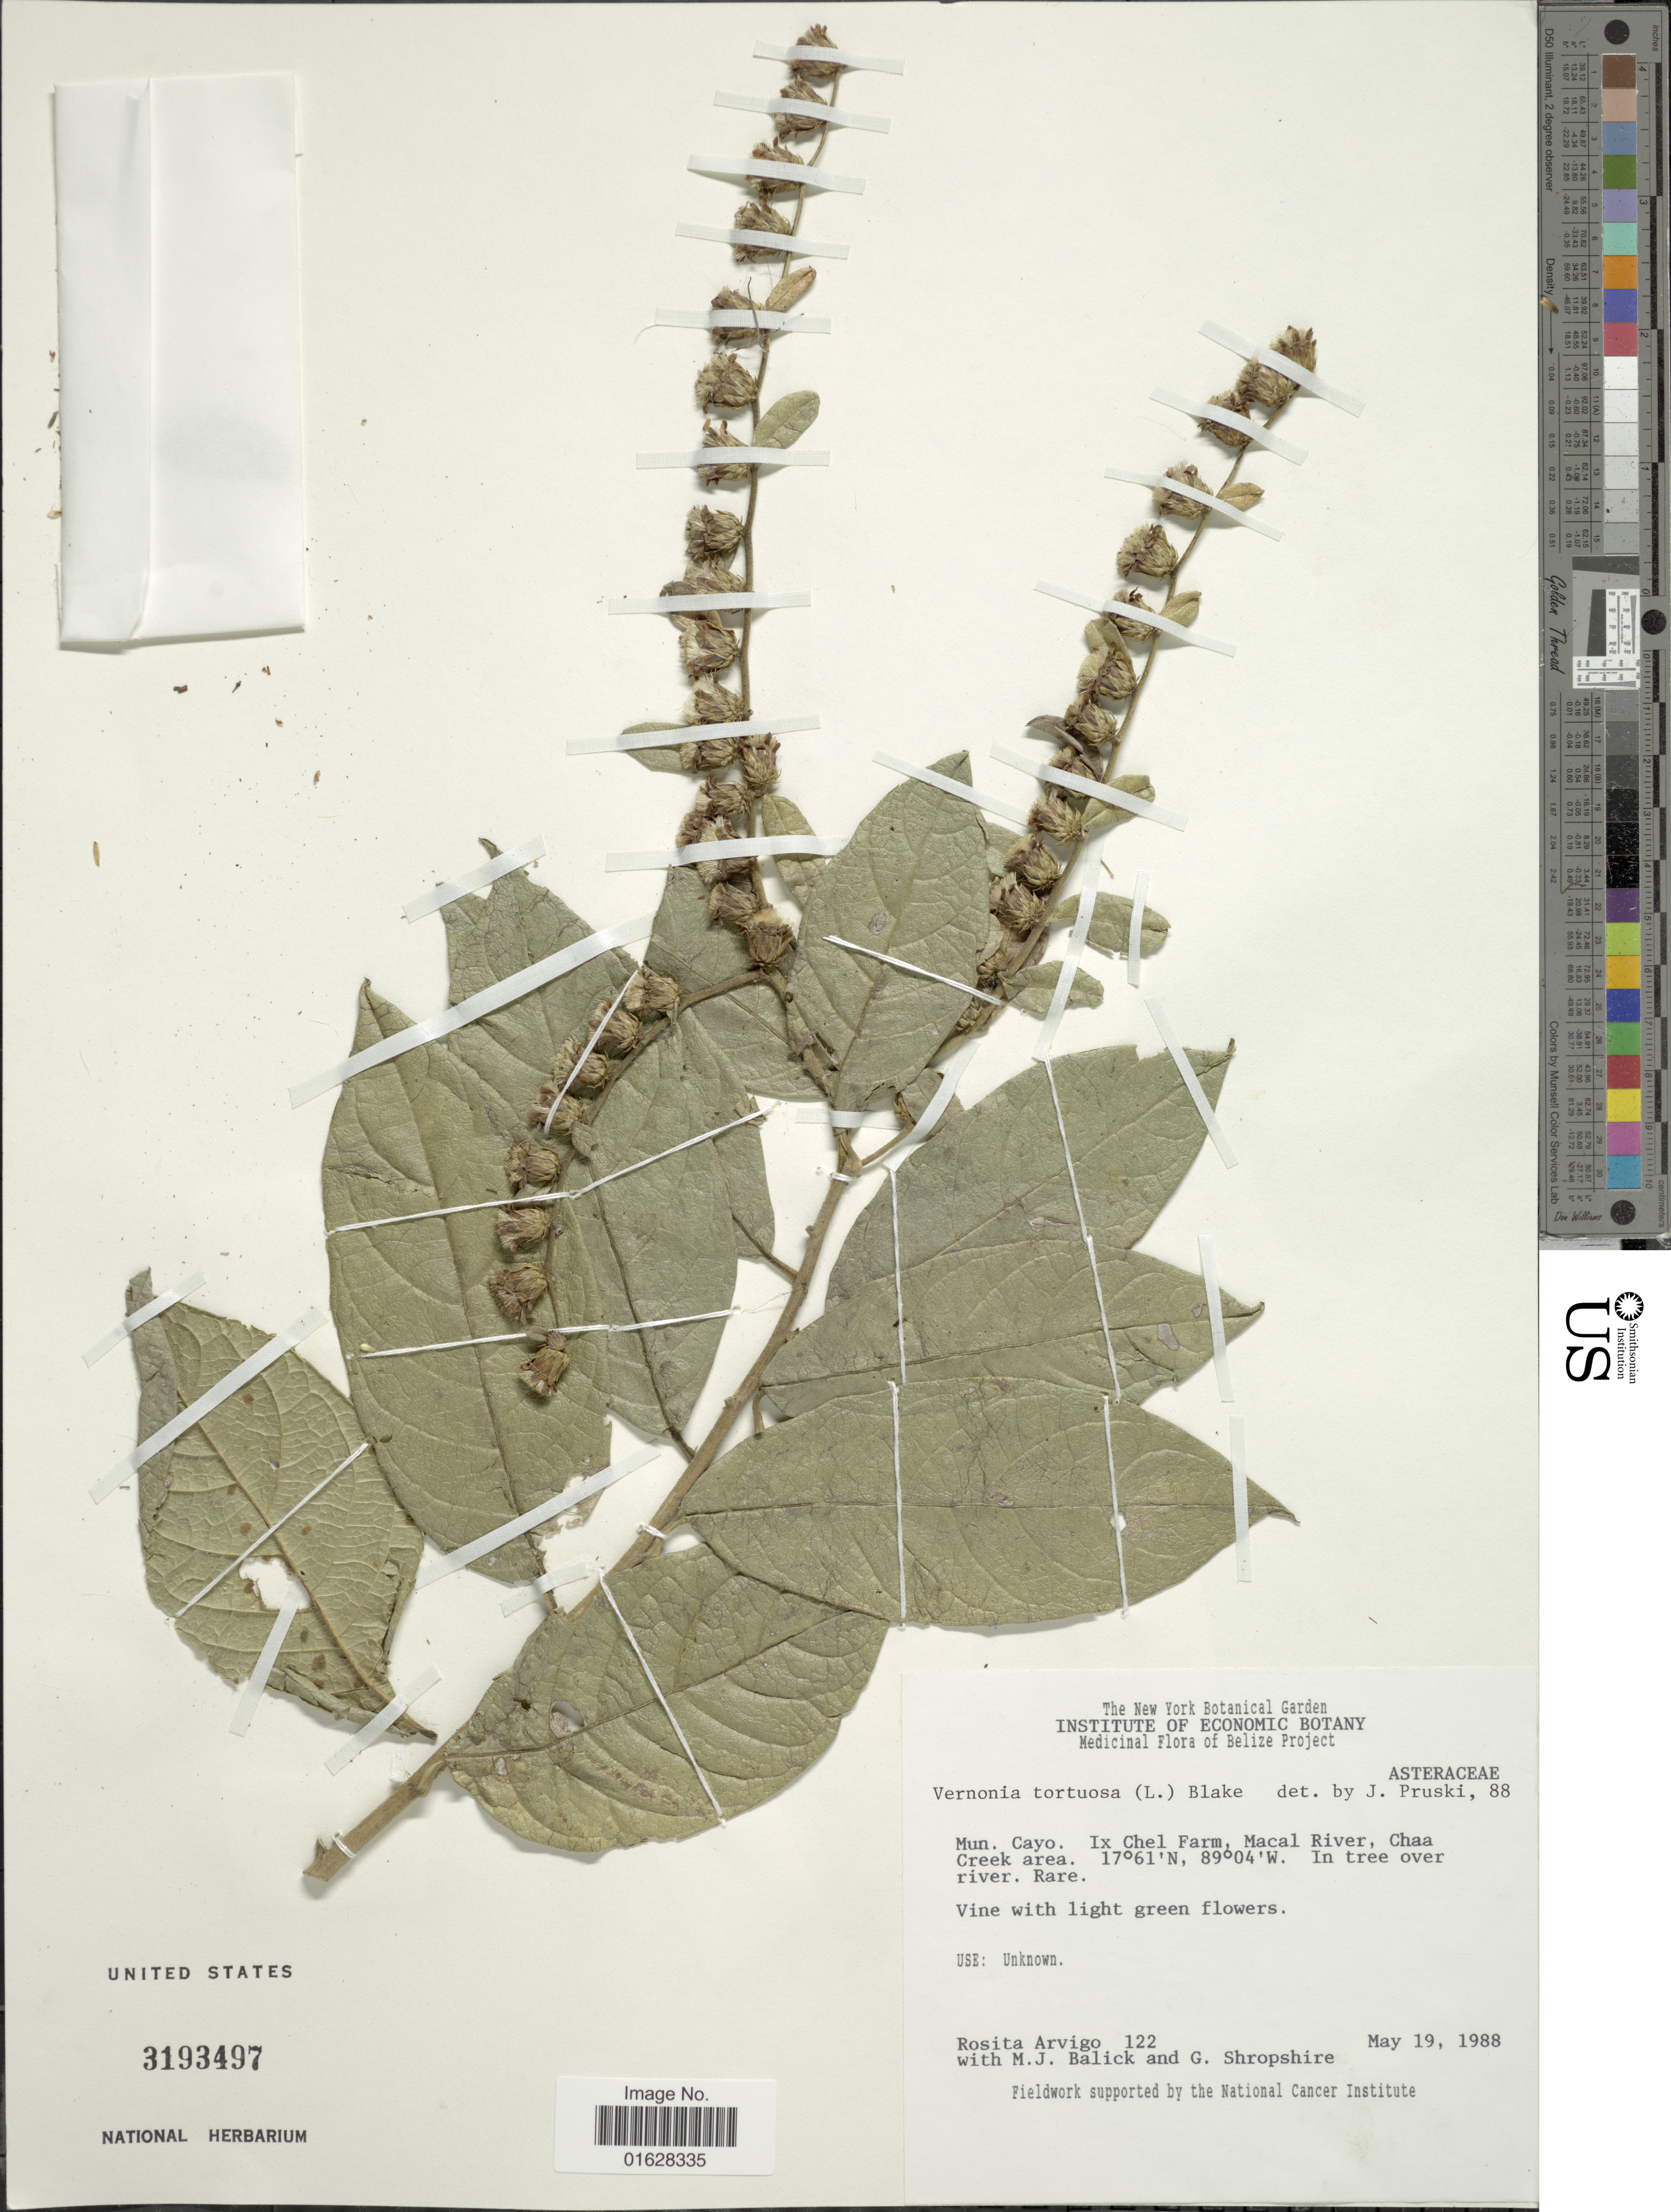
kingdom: Plantae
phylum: Tracheophyta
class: Magnoliopsida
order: Asterales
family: Asteraceae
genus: Lepidaploa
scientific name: Lepidaploa tortuosa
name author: (L.) H. Rob.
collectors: R. Arvigo, M. J. Balick & G. Shropshire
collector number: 122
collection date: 1988-05-19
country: Belize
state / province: Cayo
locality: Mun. Cayo, Ix Chel Farm, Macal River, Chaa Creek area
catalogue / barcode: US 3193497